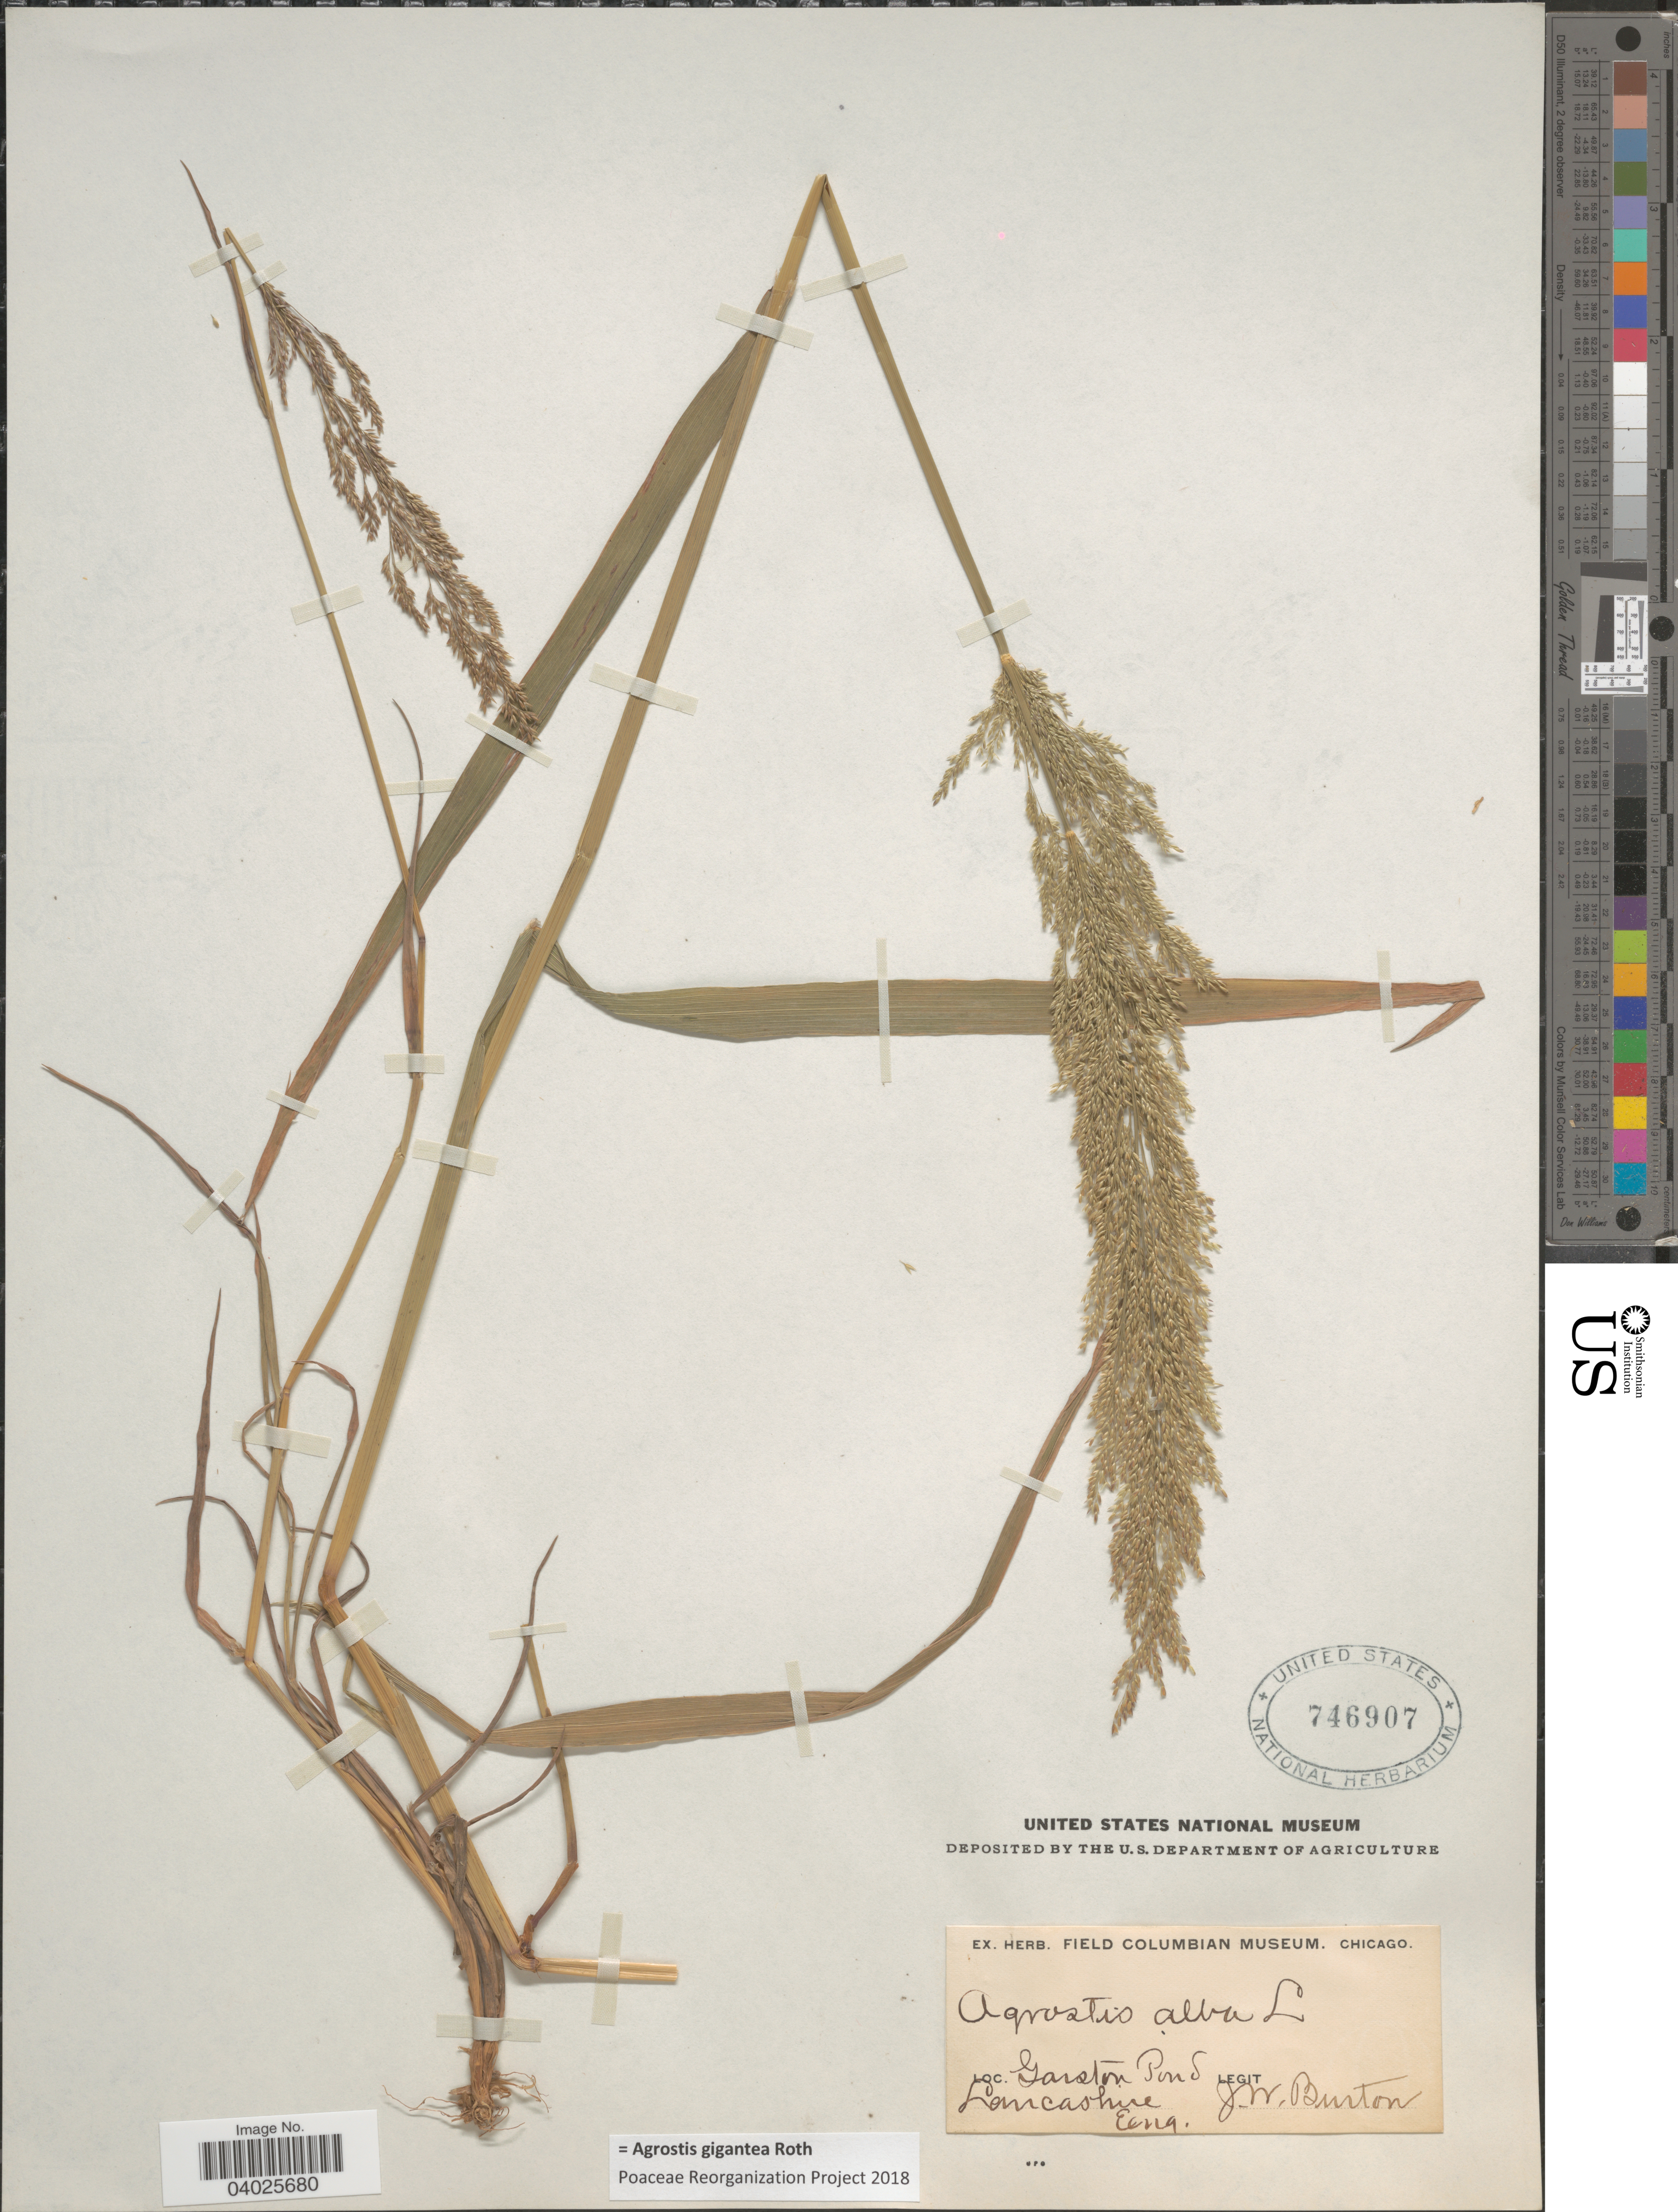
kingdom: Plantae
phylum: Tracheophyta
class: Liliopsida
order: Poales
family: Poaceae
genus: Agrostis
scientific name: Agrostis gigantea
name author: Roth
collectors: J. Burton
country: United Kingdom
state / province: England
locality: Garston Pond. Lancashire.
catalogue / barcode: US 746907